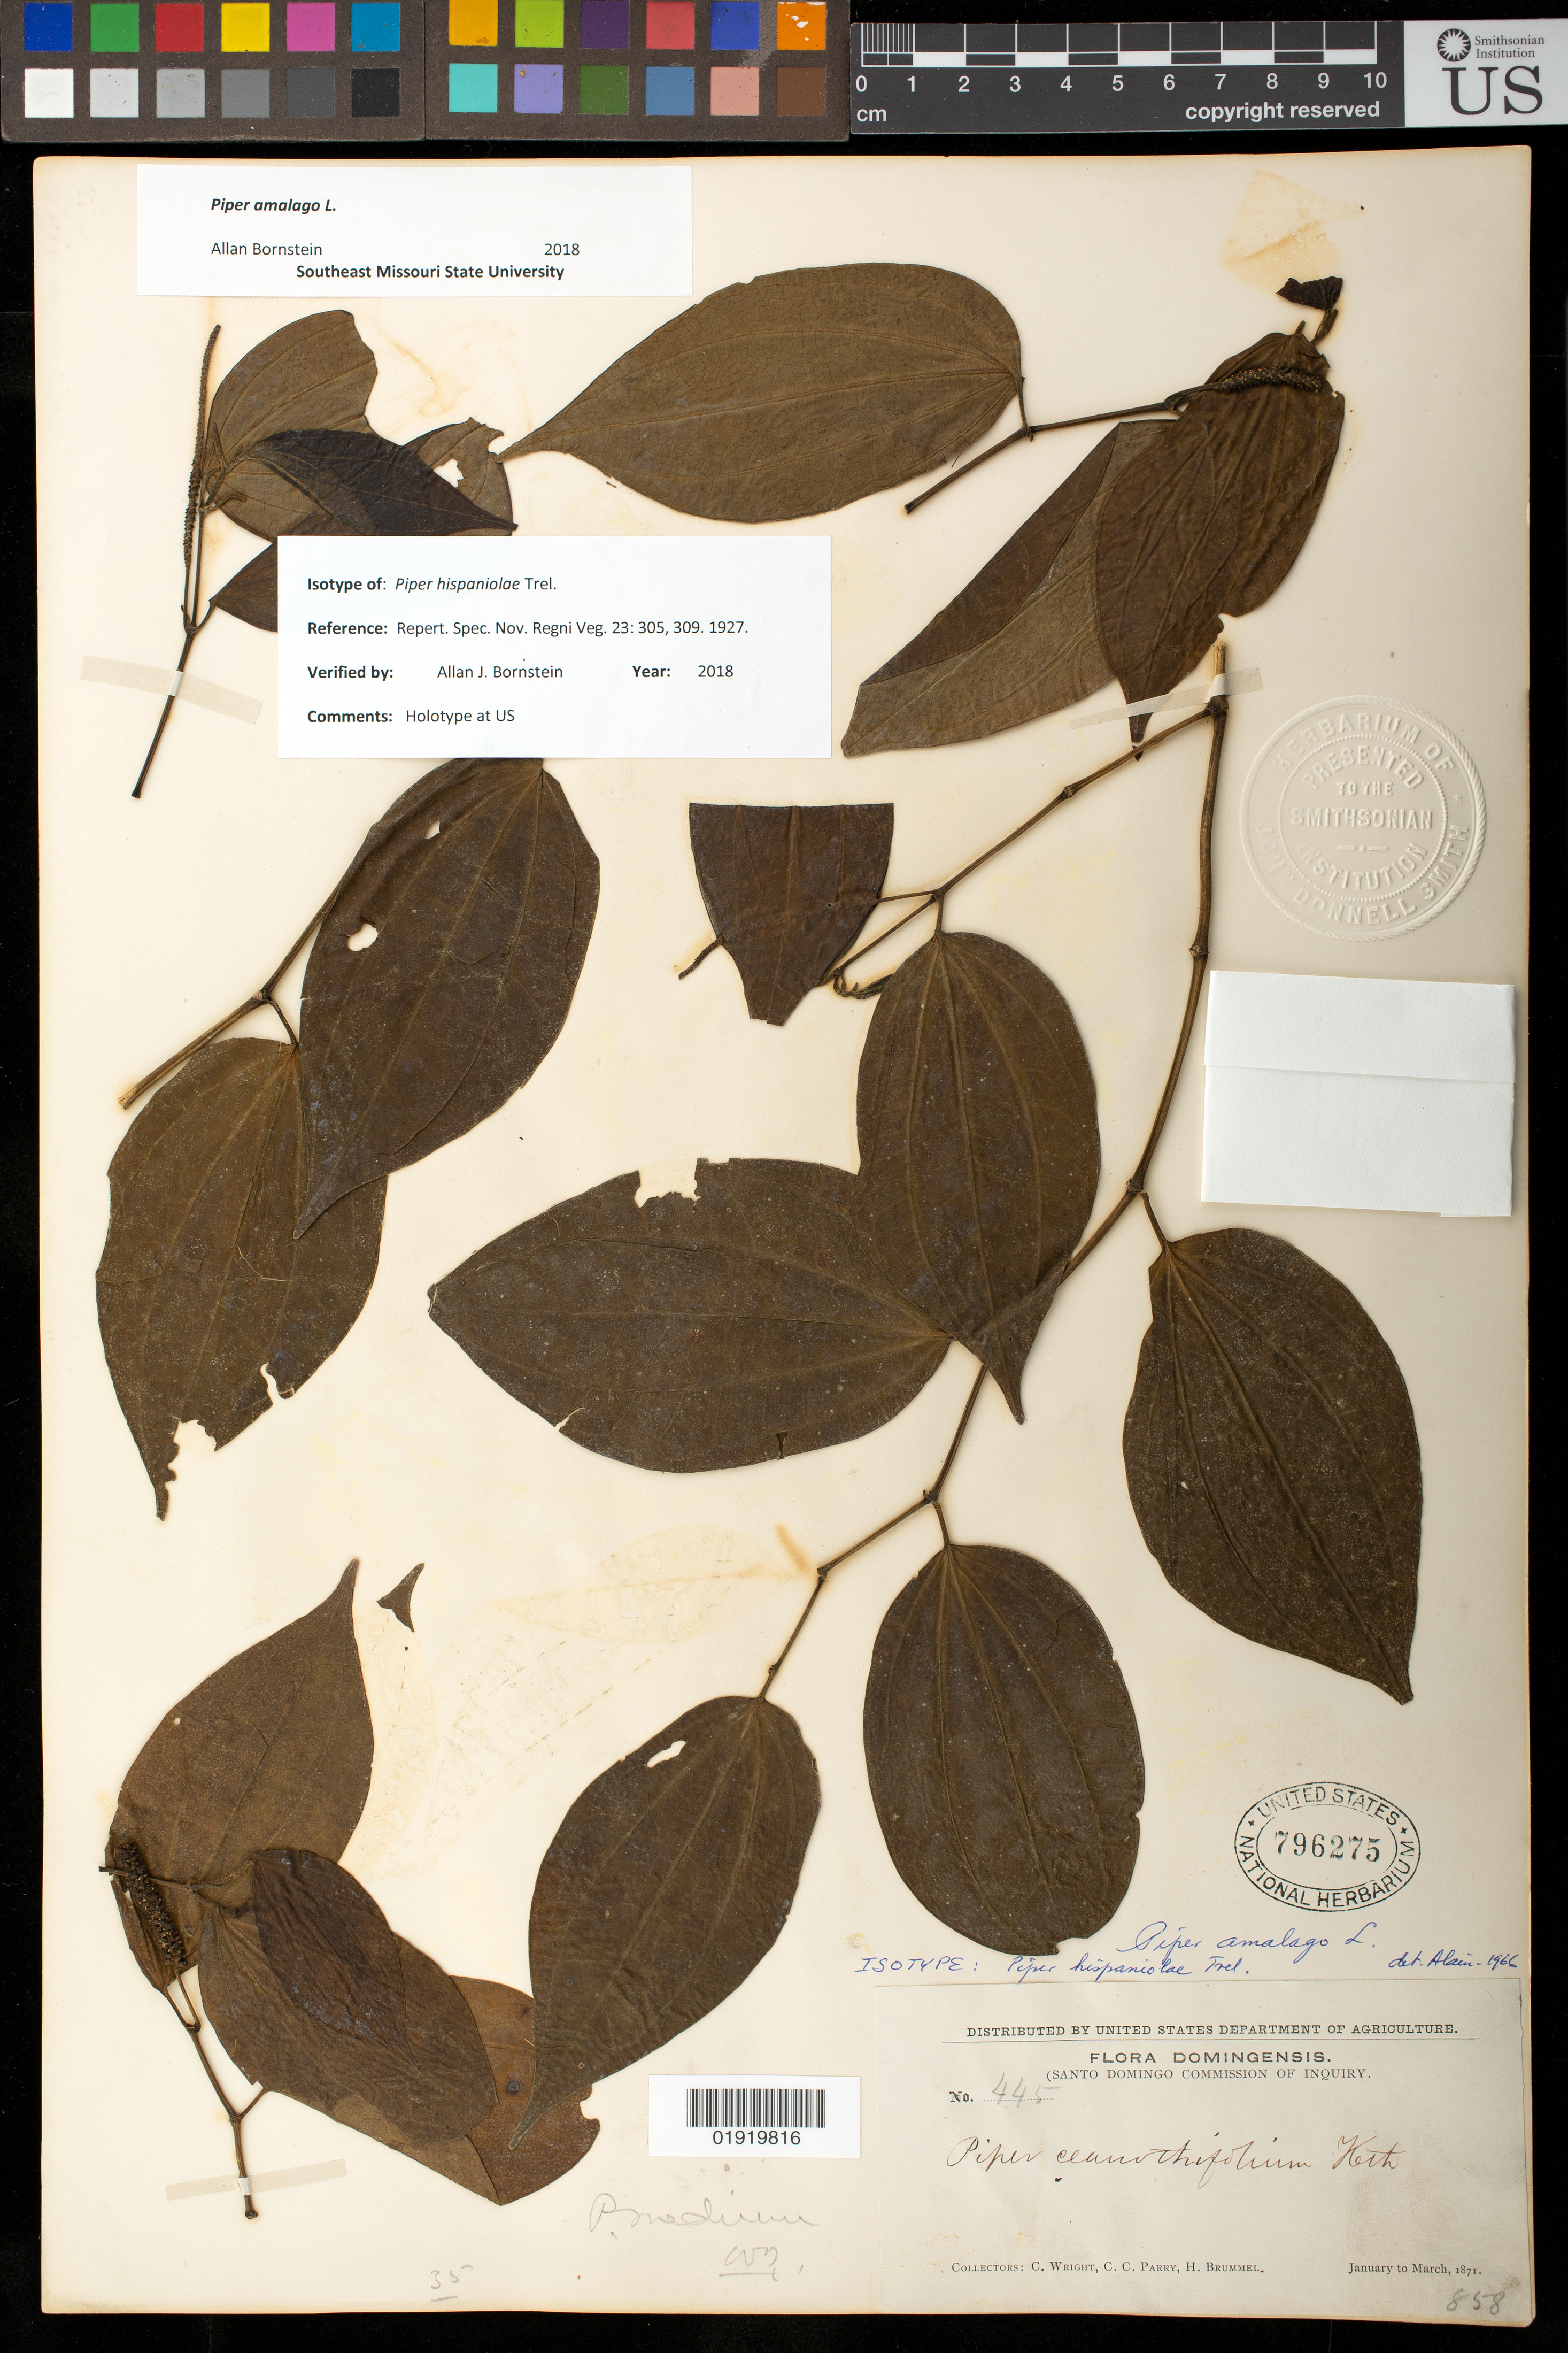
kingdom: Plantae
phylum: Tracheophyta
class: Magnoliopsida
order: Piperales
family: Piperaceae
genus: Piper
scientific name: Piper hispaniolae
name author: Trel.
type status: Isotype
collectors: C. Wright, C. C. Parry & H. Brummel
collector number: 445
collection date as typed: Jan 1871 to -- Mar 1871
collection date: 1871-01/1871-03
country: Dominican Republic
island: Hispaniola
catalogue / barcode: US 796275